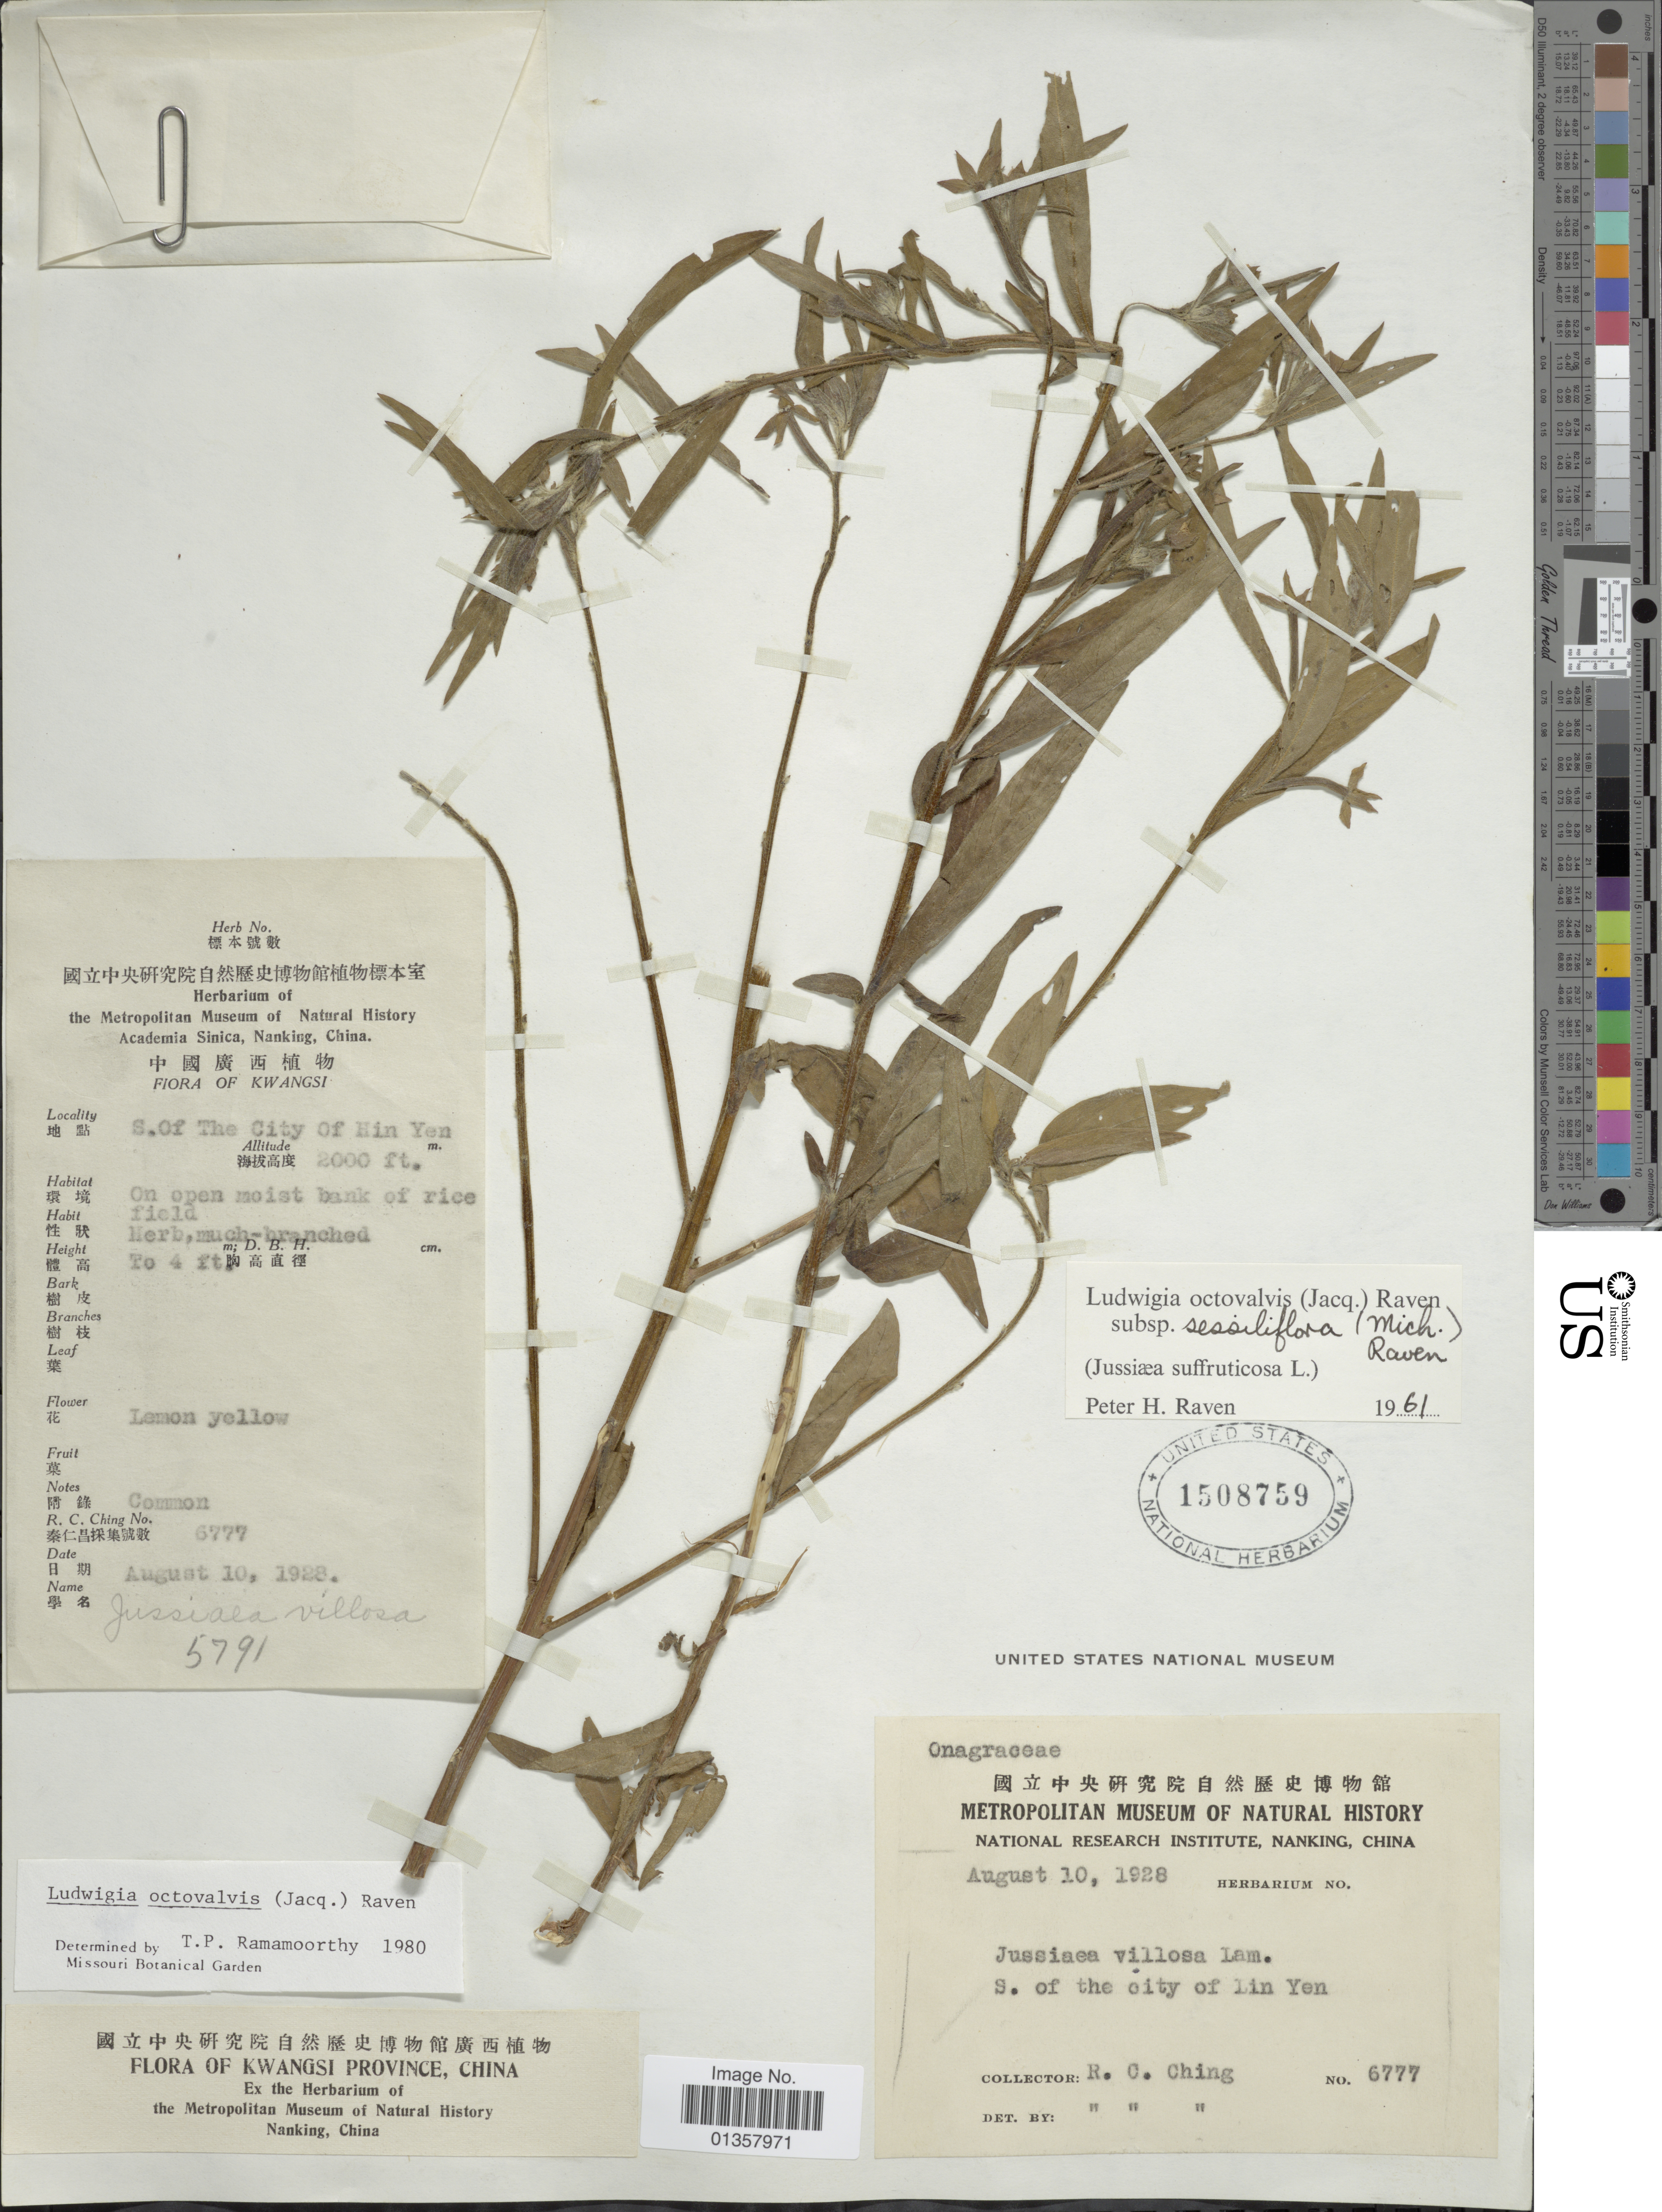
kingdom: Plantae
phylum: Tracheophyta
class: Magnoliopsida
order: Myrtales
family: Onagraceae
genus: Ludwigia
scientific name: Ludwigia octovalvis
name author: (Jacq.) P.H. Raven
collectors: R. C. Ching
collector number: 6777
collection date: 1928-08-10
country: China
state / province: Jilin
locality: S. of the city of Lin Yen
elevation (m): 610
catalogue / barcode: US 1508759